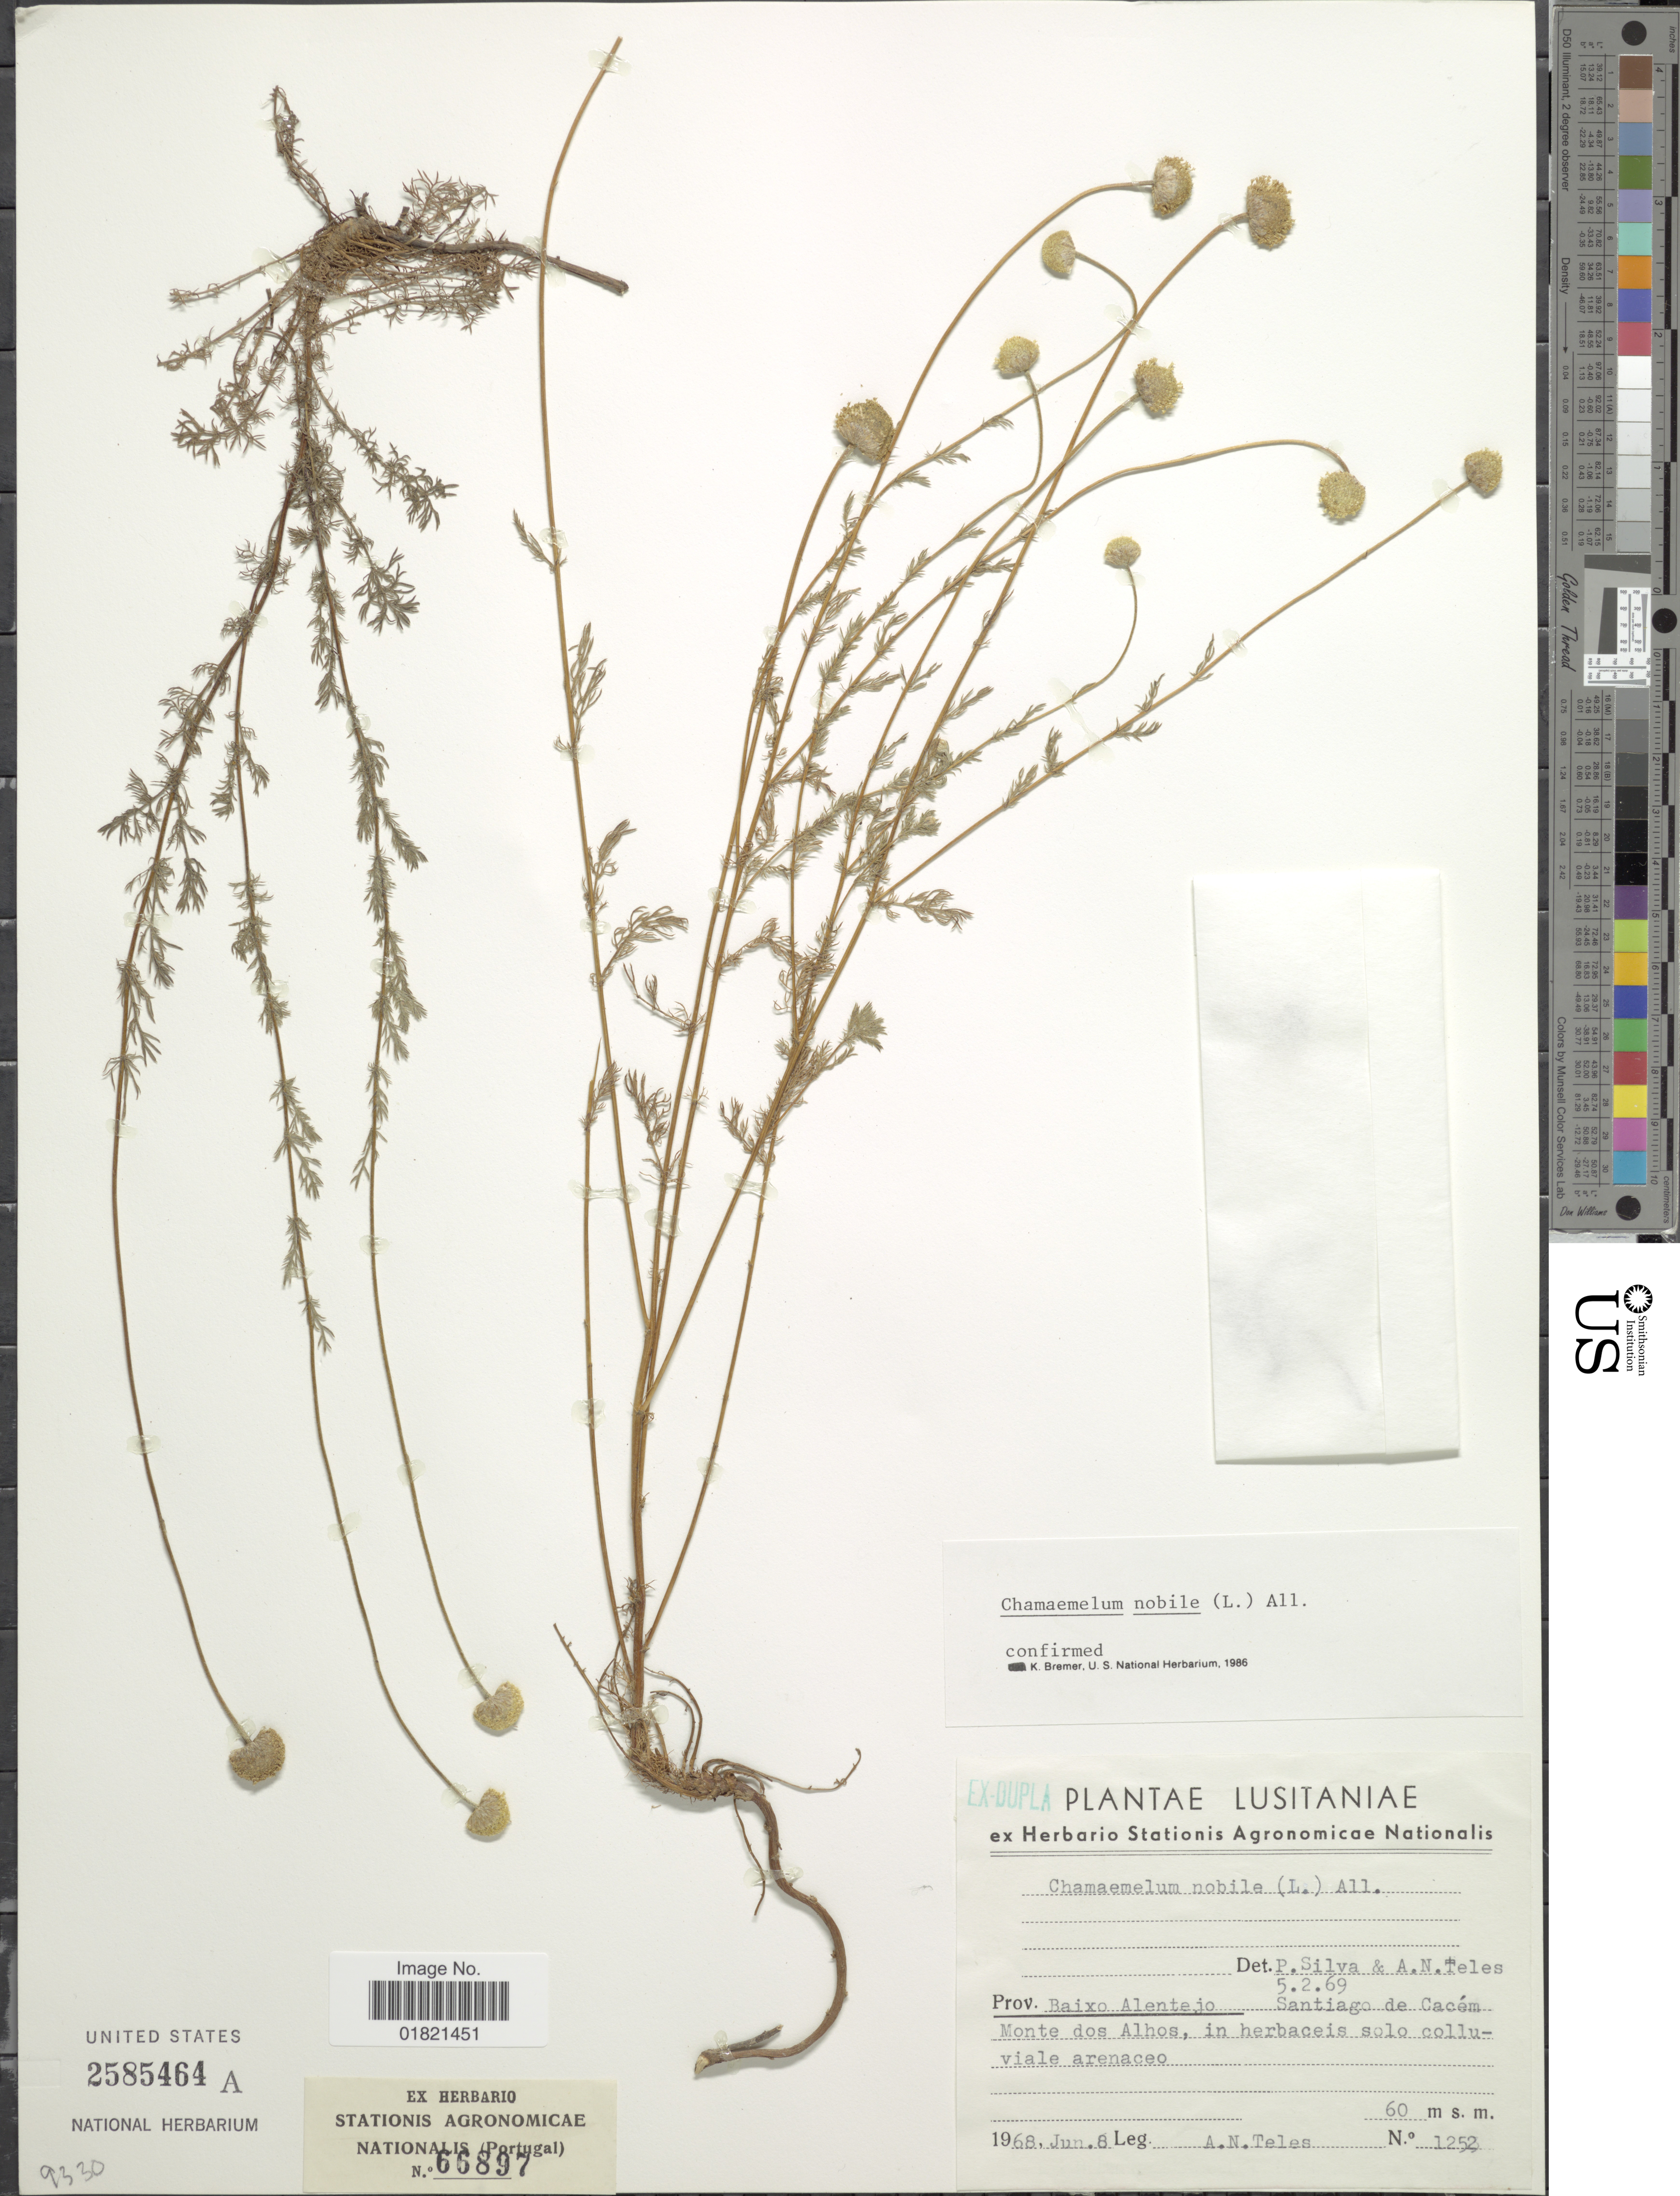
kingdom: Plantae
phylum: Tracheophyta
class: Magnoliopsida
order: Asterales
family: Asteraceae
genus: Chamaemelum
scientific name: Chamaemelum nobile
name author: (L.) All.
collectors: A. Teles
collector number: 1252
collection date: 1968-06-08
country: Portugal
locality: Lusitaniae, Prov. Baixo Alentejo, Santiago de Cacom Monte dos Alhos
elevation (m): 60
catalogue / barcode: US 2585464A